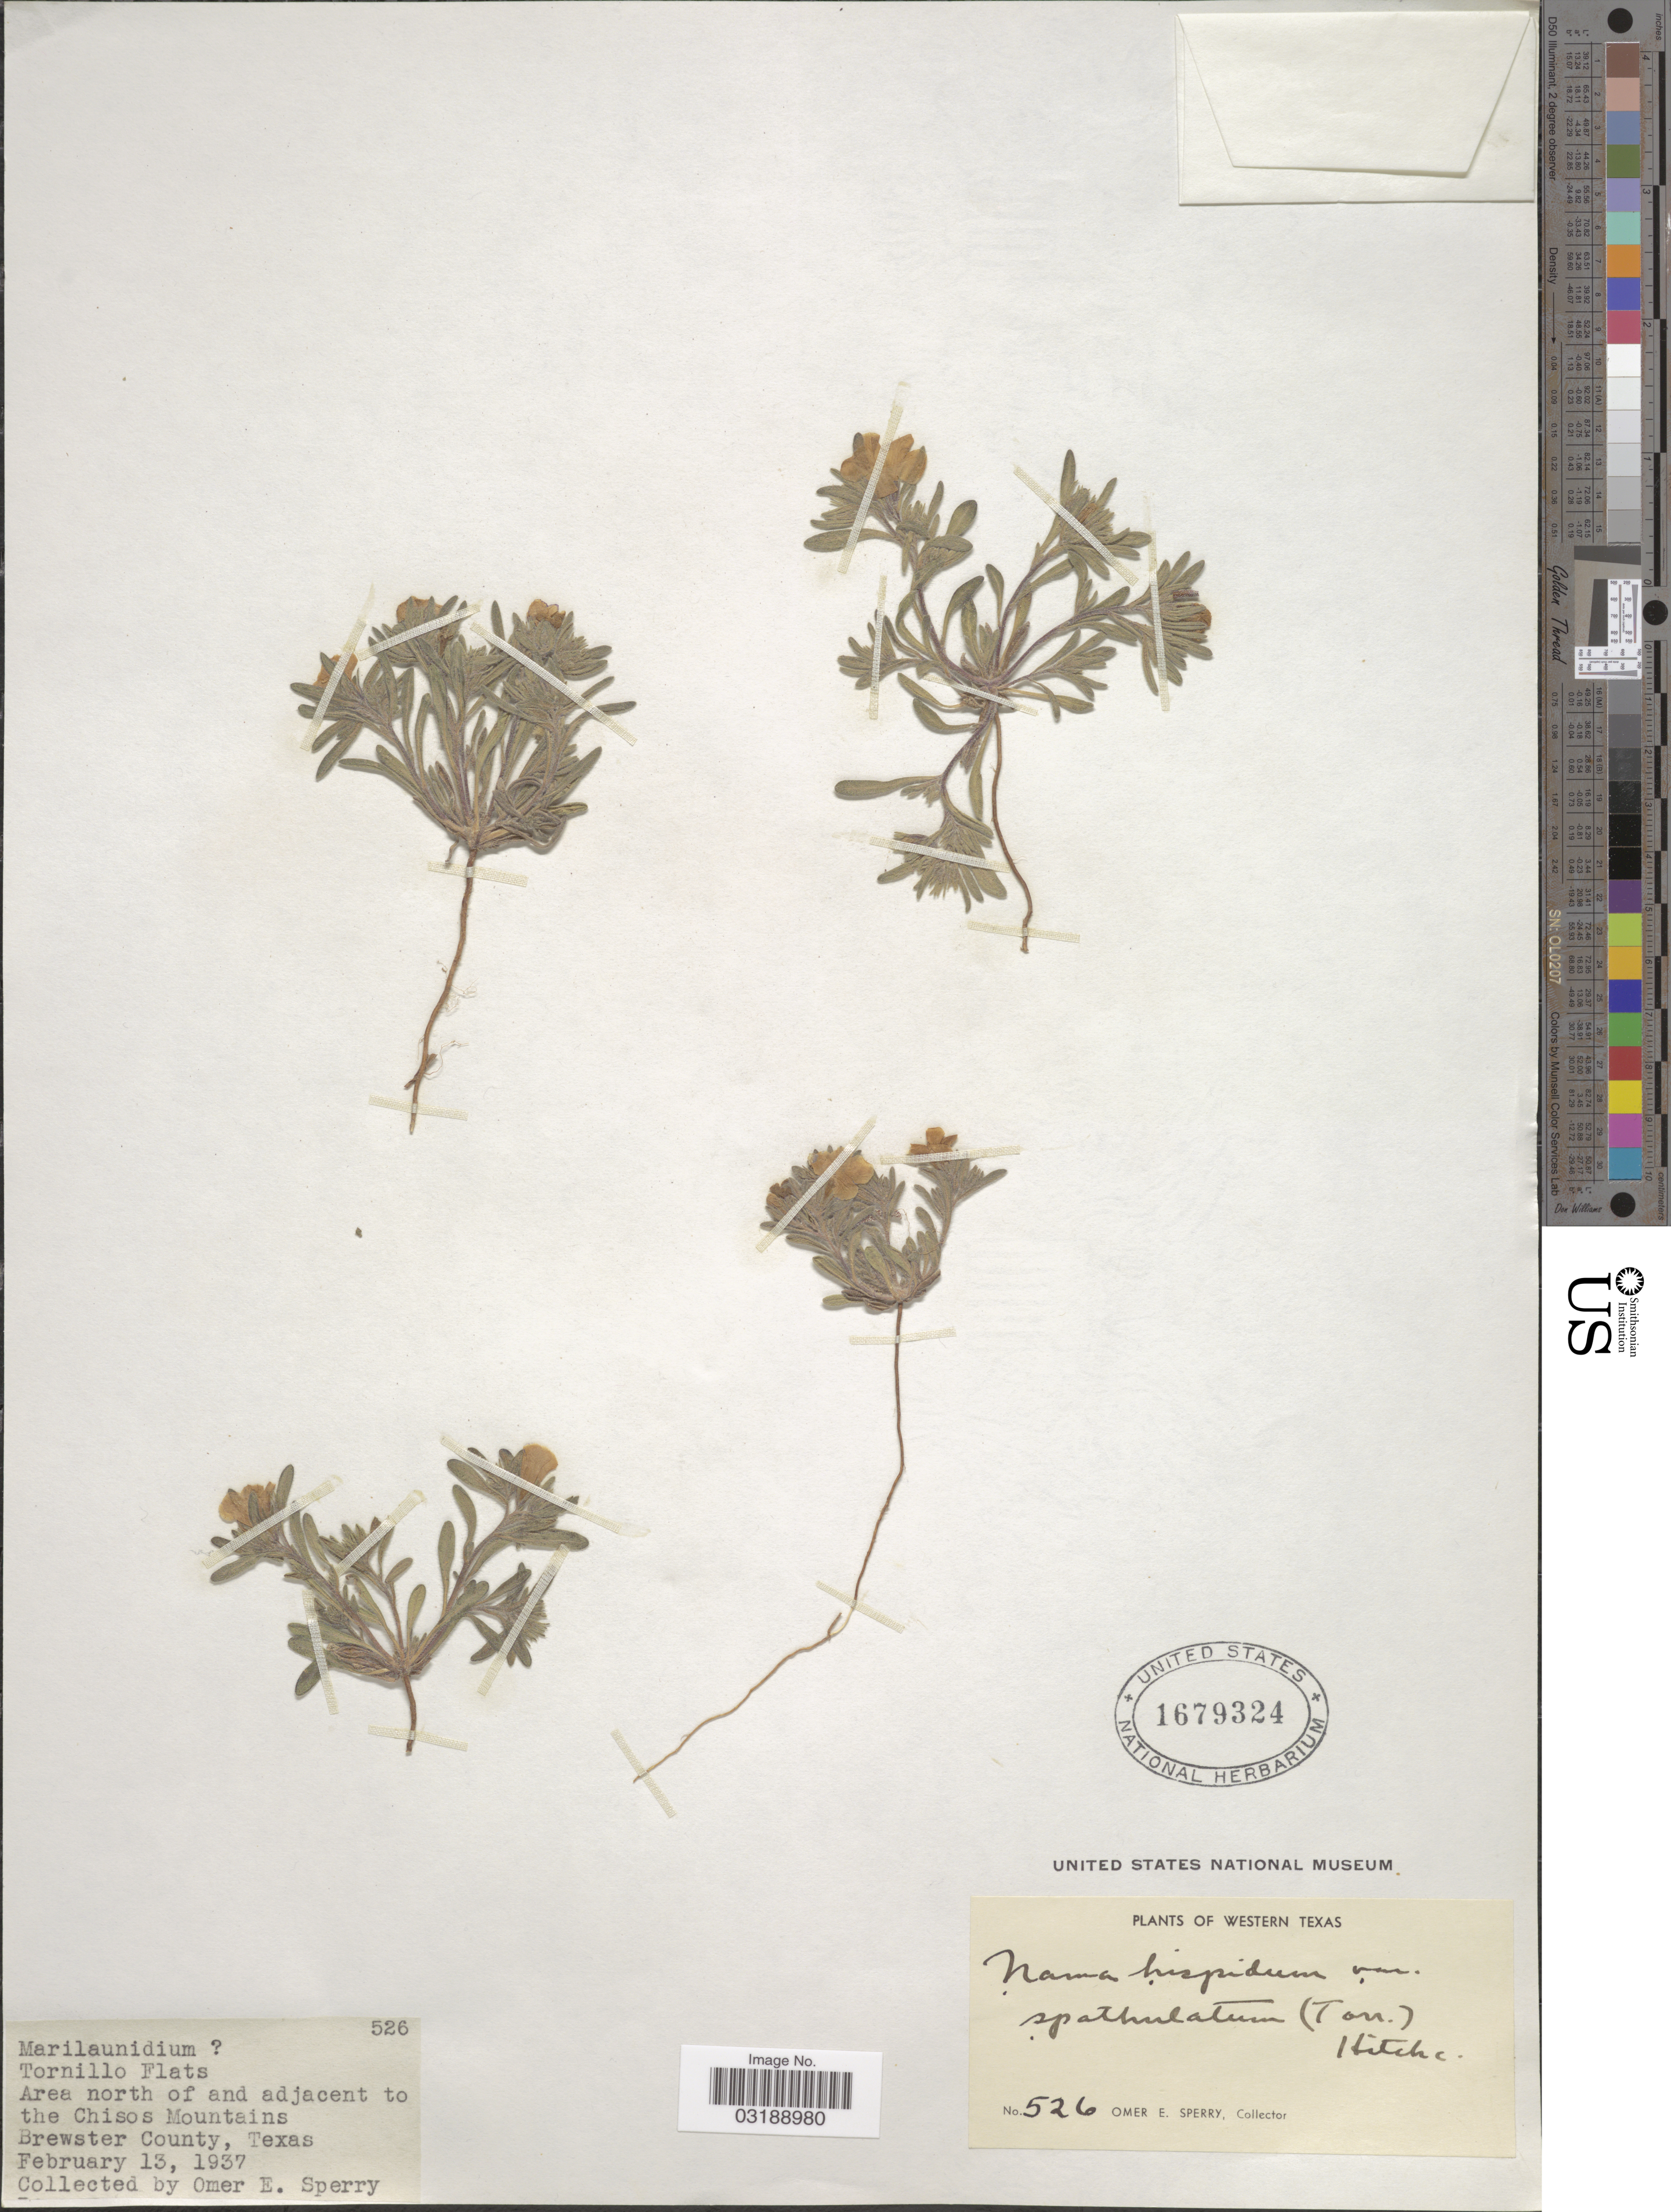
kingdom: Plantae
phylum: Tracheophyta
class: Magnoliopsida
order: Boraginales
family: Namaceae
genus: Nama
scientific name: Nama hispida var. spathulatum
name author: (Torr.) C.L. Hitchc.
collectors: O. E. Sperry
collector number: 526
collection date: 1937-02-13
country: United States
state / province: Texas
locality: Area north of and adjacent to the Chisos Mountains, Brewster County.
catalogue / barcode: US 1679324